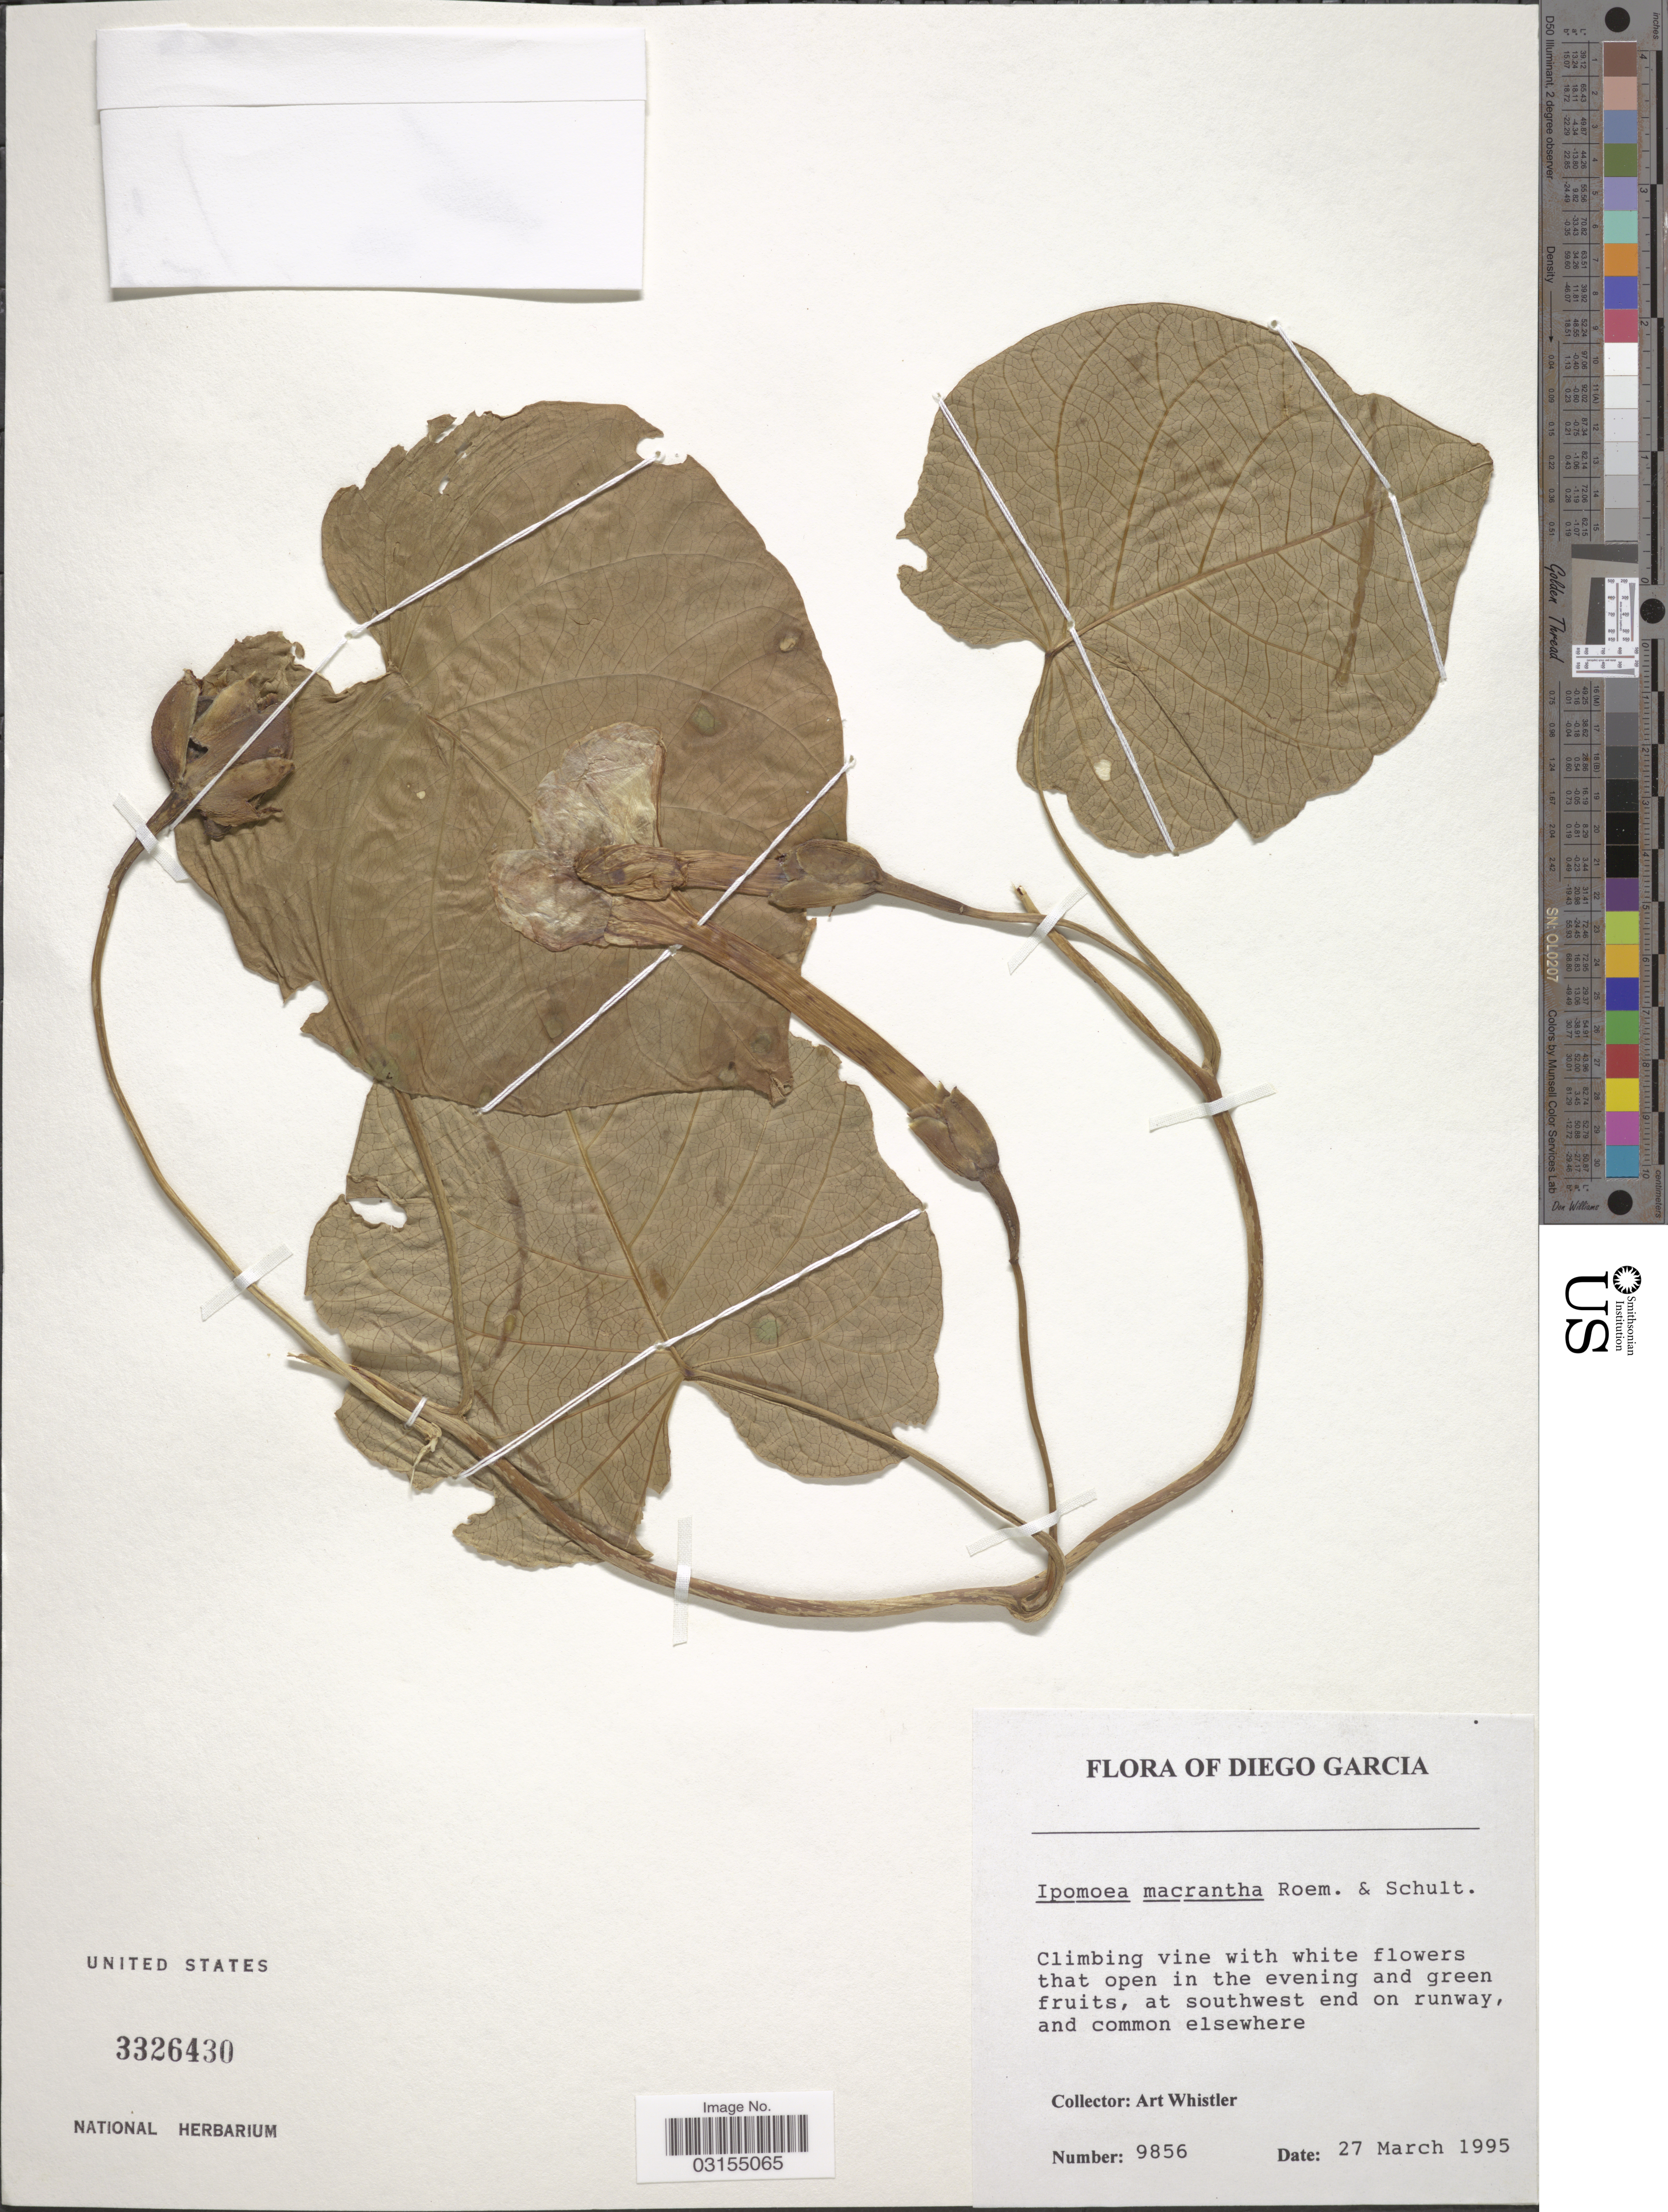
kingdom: Plantae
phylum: Tracheophyta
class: Magnoliopsida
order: Solanales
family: Convolvulaceae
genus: Ipomoea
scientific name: Ipomoea macrantha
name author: Roem. & Schult.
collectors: A. Whistler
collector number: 9856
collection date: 1995-03-27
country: British Indian Ocean Territory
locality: Diego Garcia. At southwest end on runway.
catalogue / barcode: US 3326430